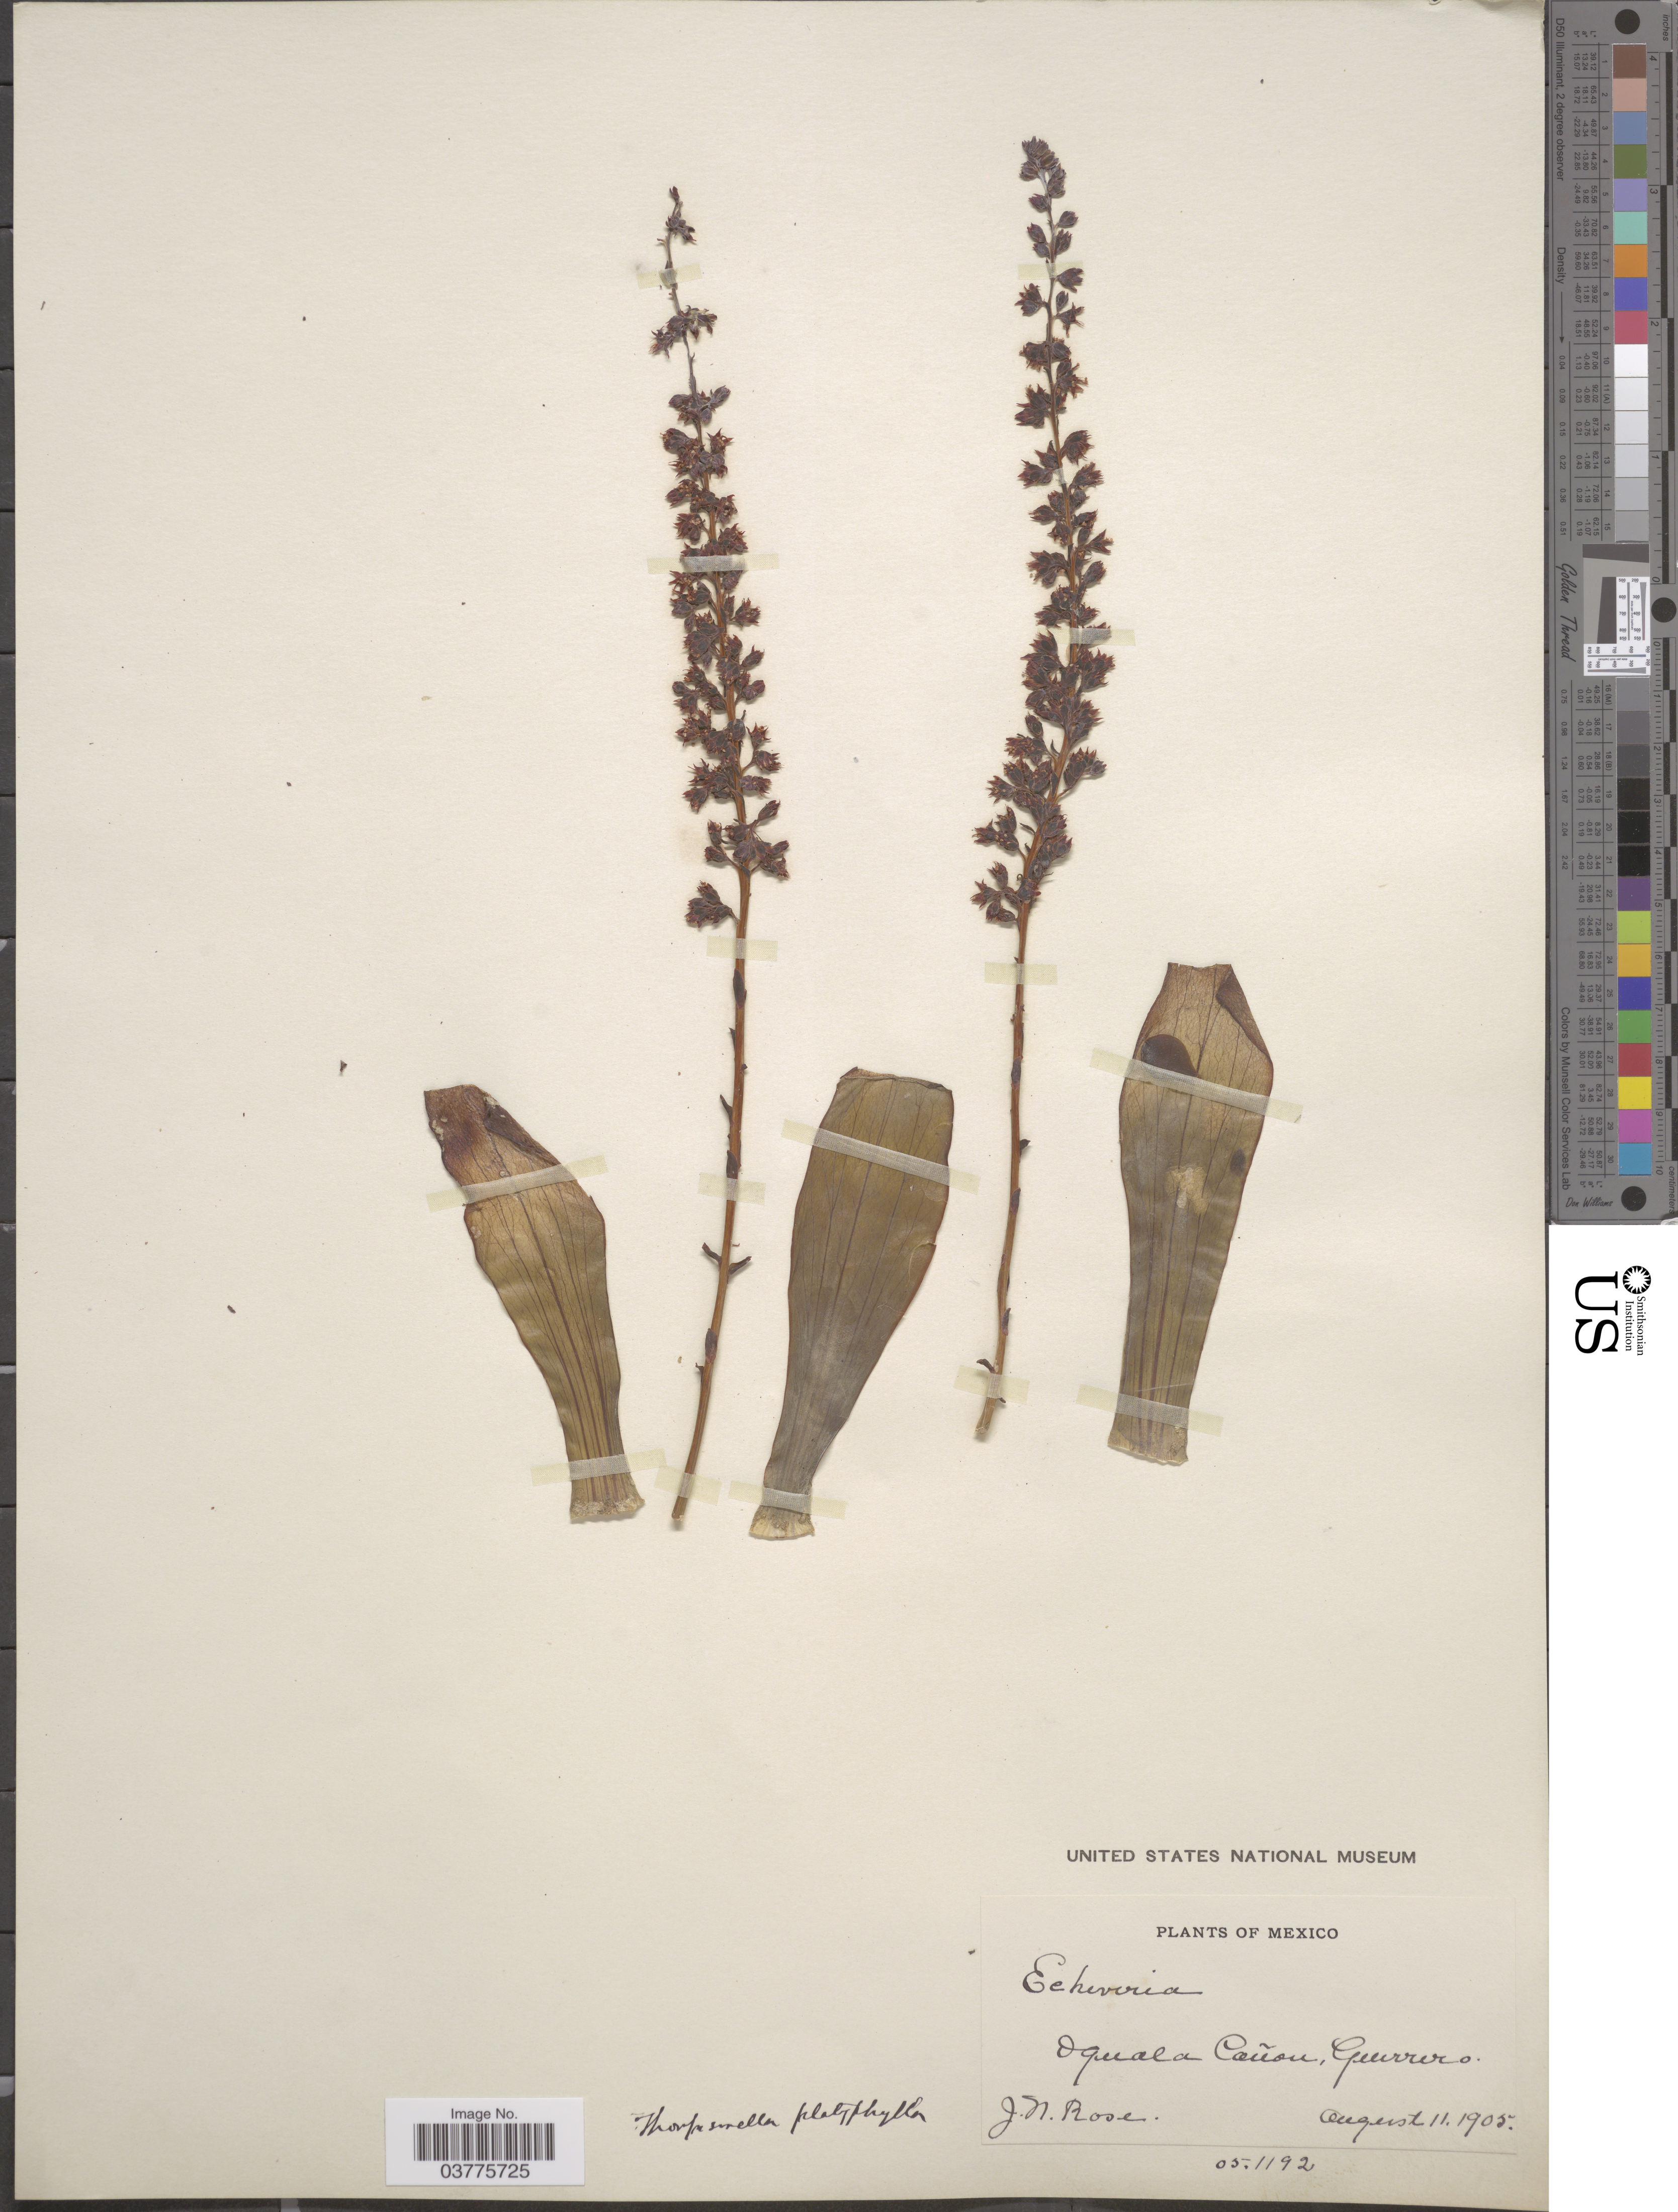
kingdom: Plantae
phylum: Tracheophyta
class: Magnoliopsida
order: Saxifragales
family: Crassulaceae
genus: Thompsonella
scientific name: Thompsonella platyphylla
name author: Rose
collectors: J. N. Rose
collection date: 1905-08-11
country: Mexico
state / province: Guerrero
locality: Oguala Cañon.